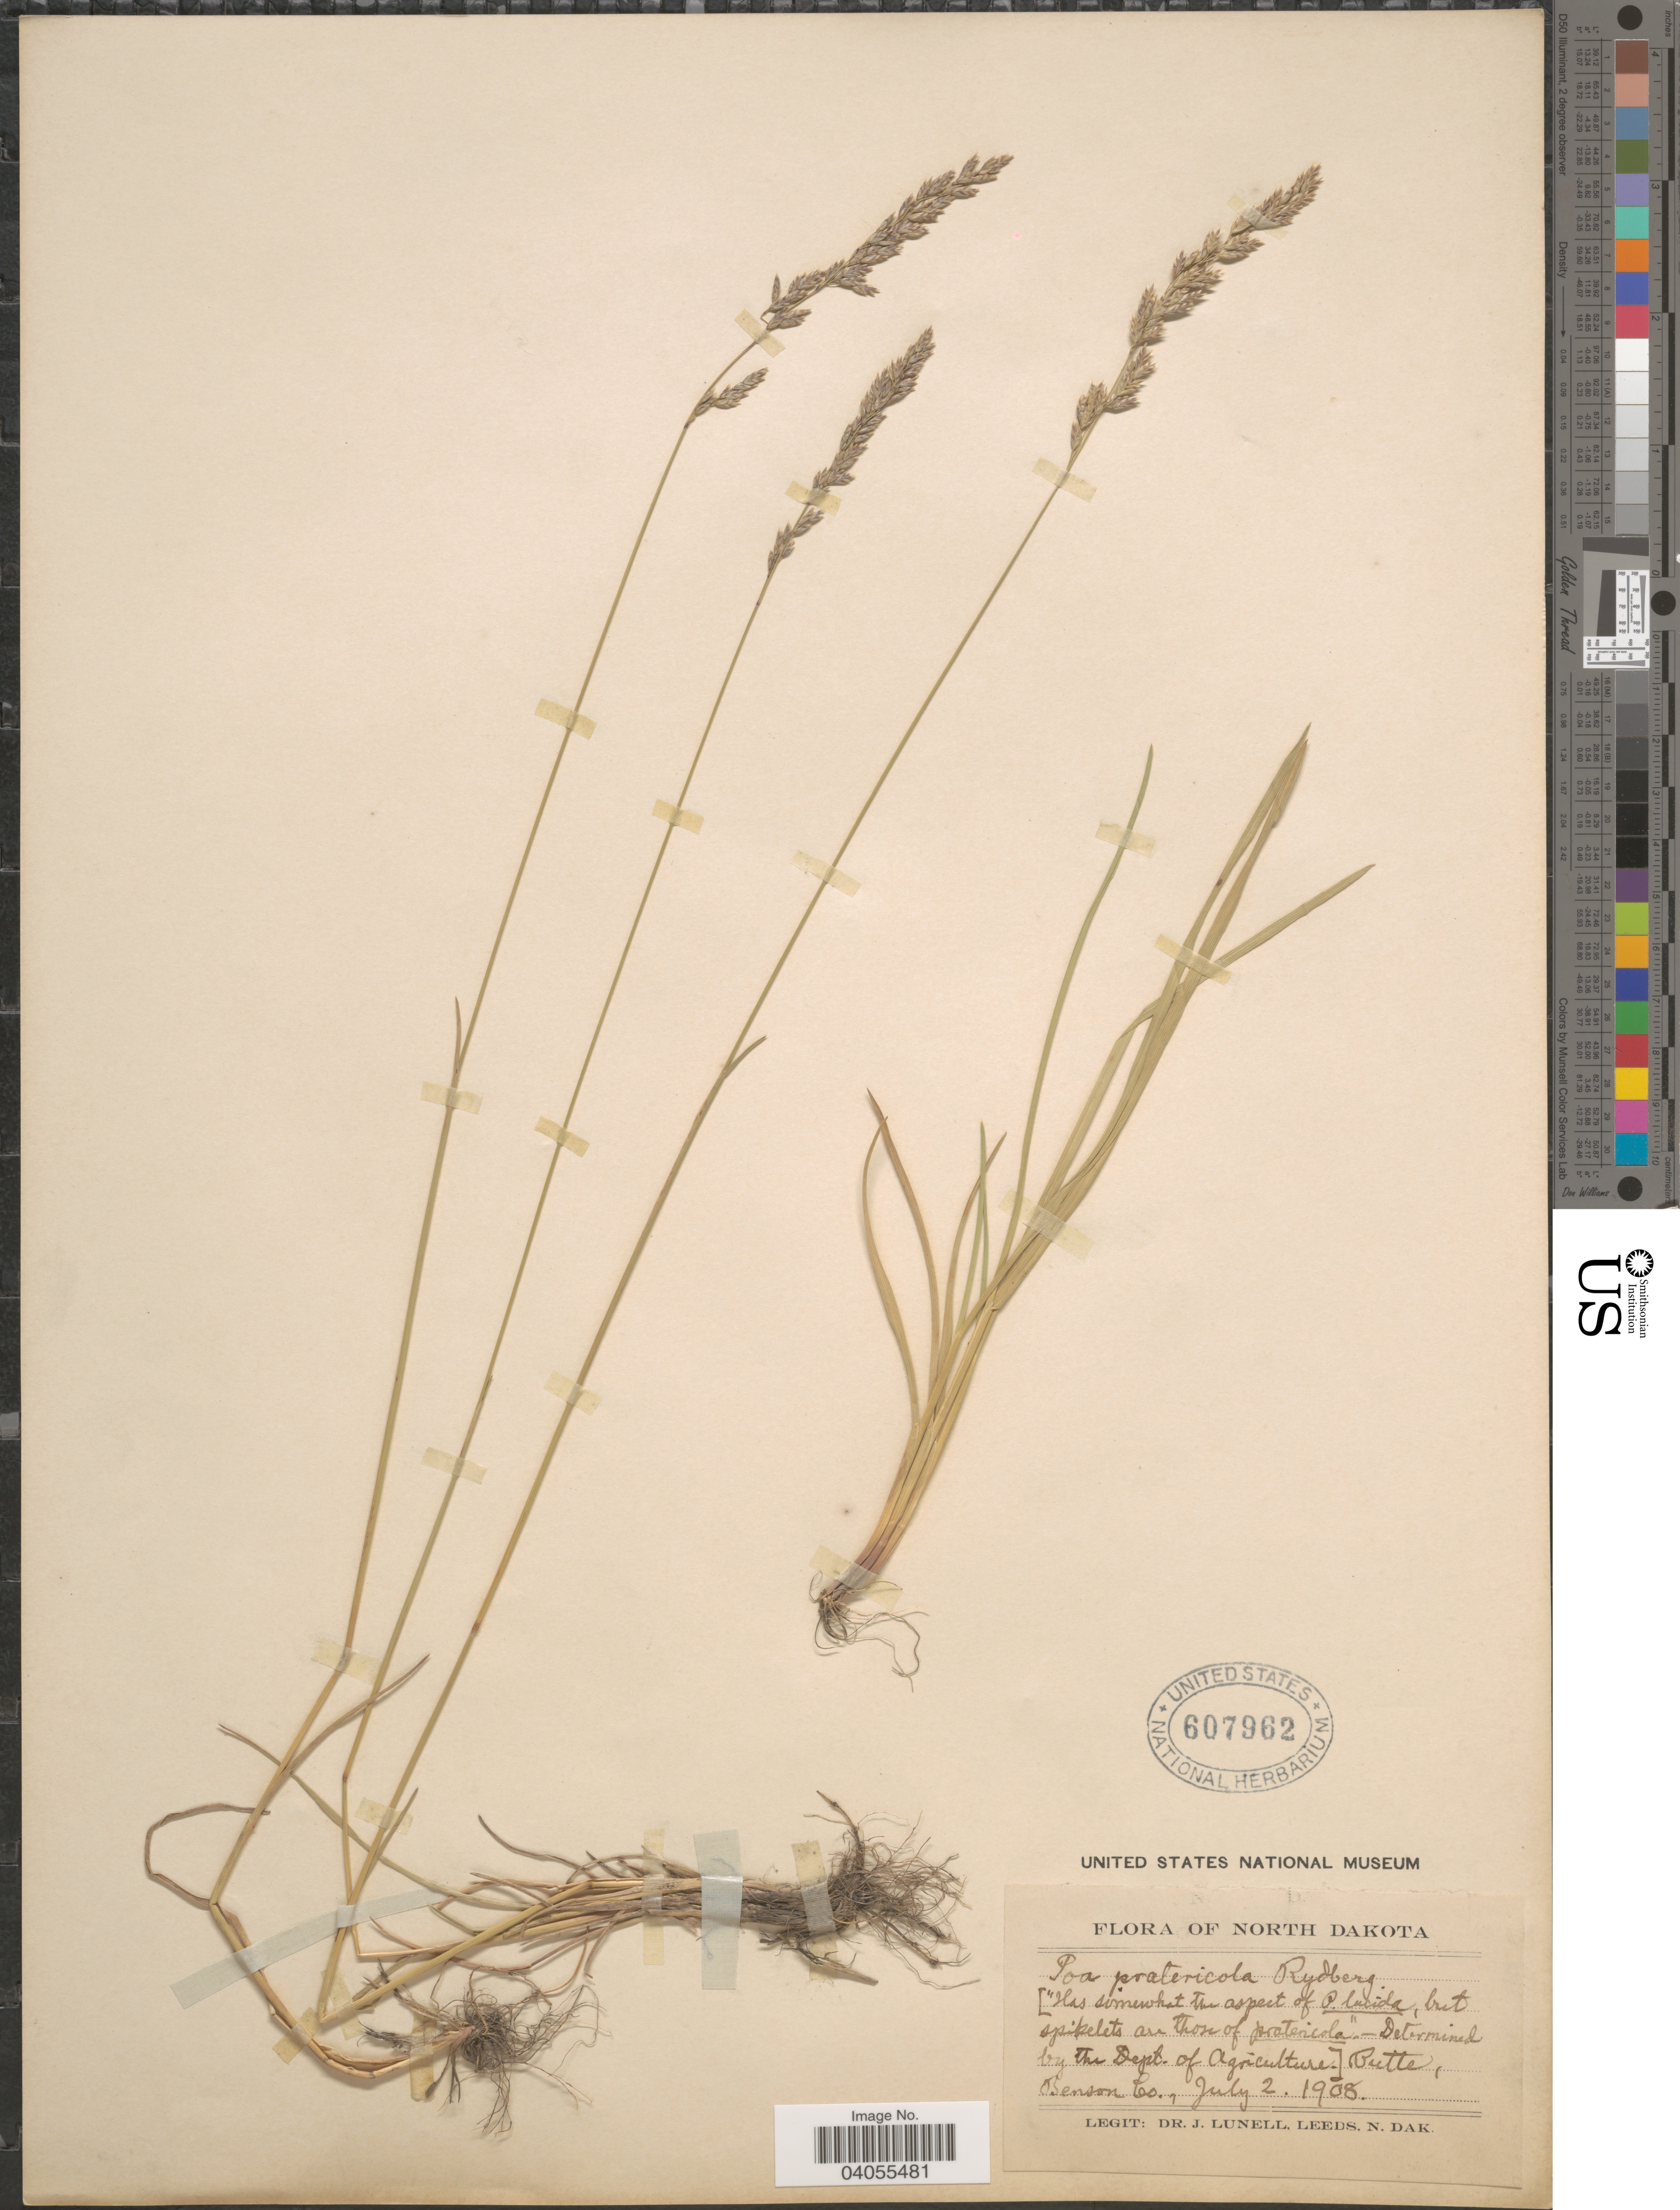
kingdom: Plantae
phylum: Tracheophyta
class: Liliopsida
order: Poales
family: Poaceae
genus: Poa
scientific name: Poa arida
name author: Vasey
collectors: J. Lunell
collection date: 1908-07-02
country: United States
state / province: North Dakota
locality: Butte, Benson Co.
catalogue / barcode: US 607962